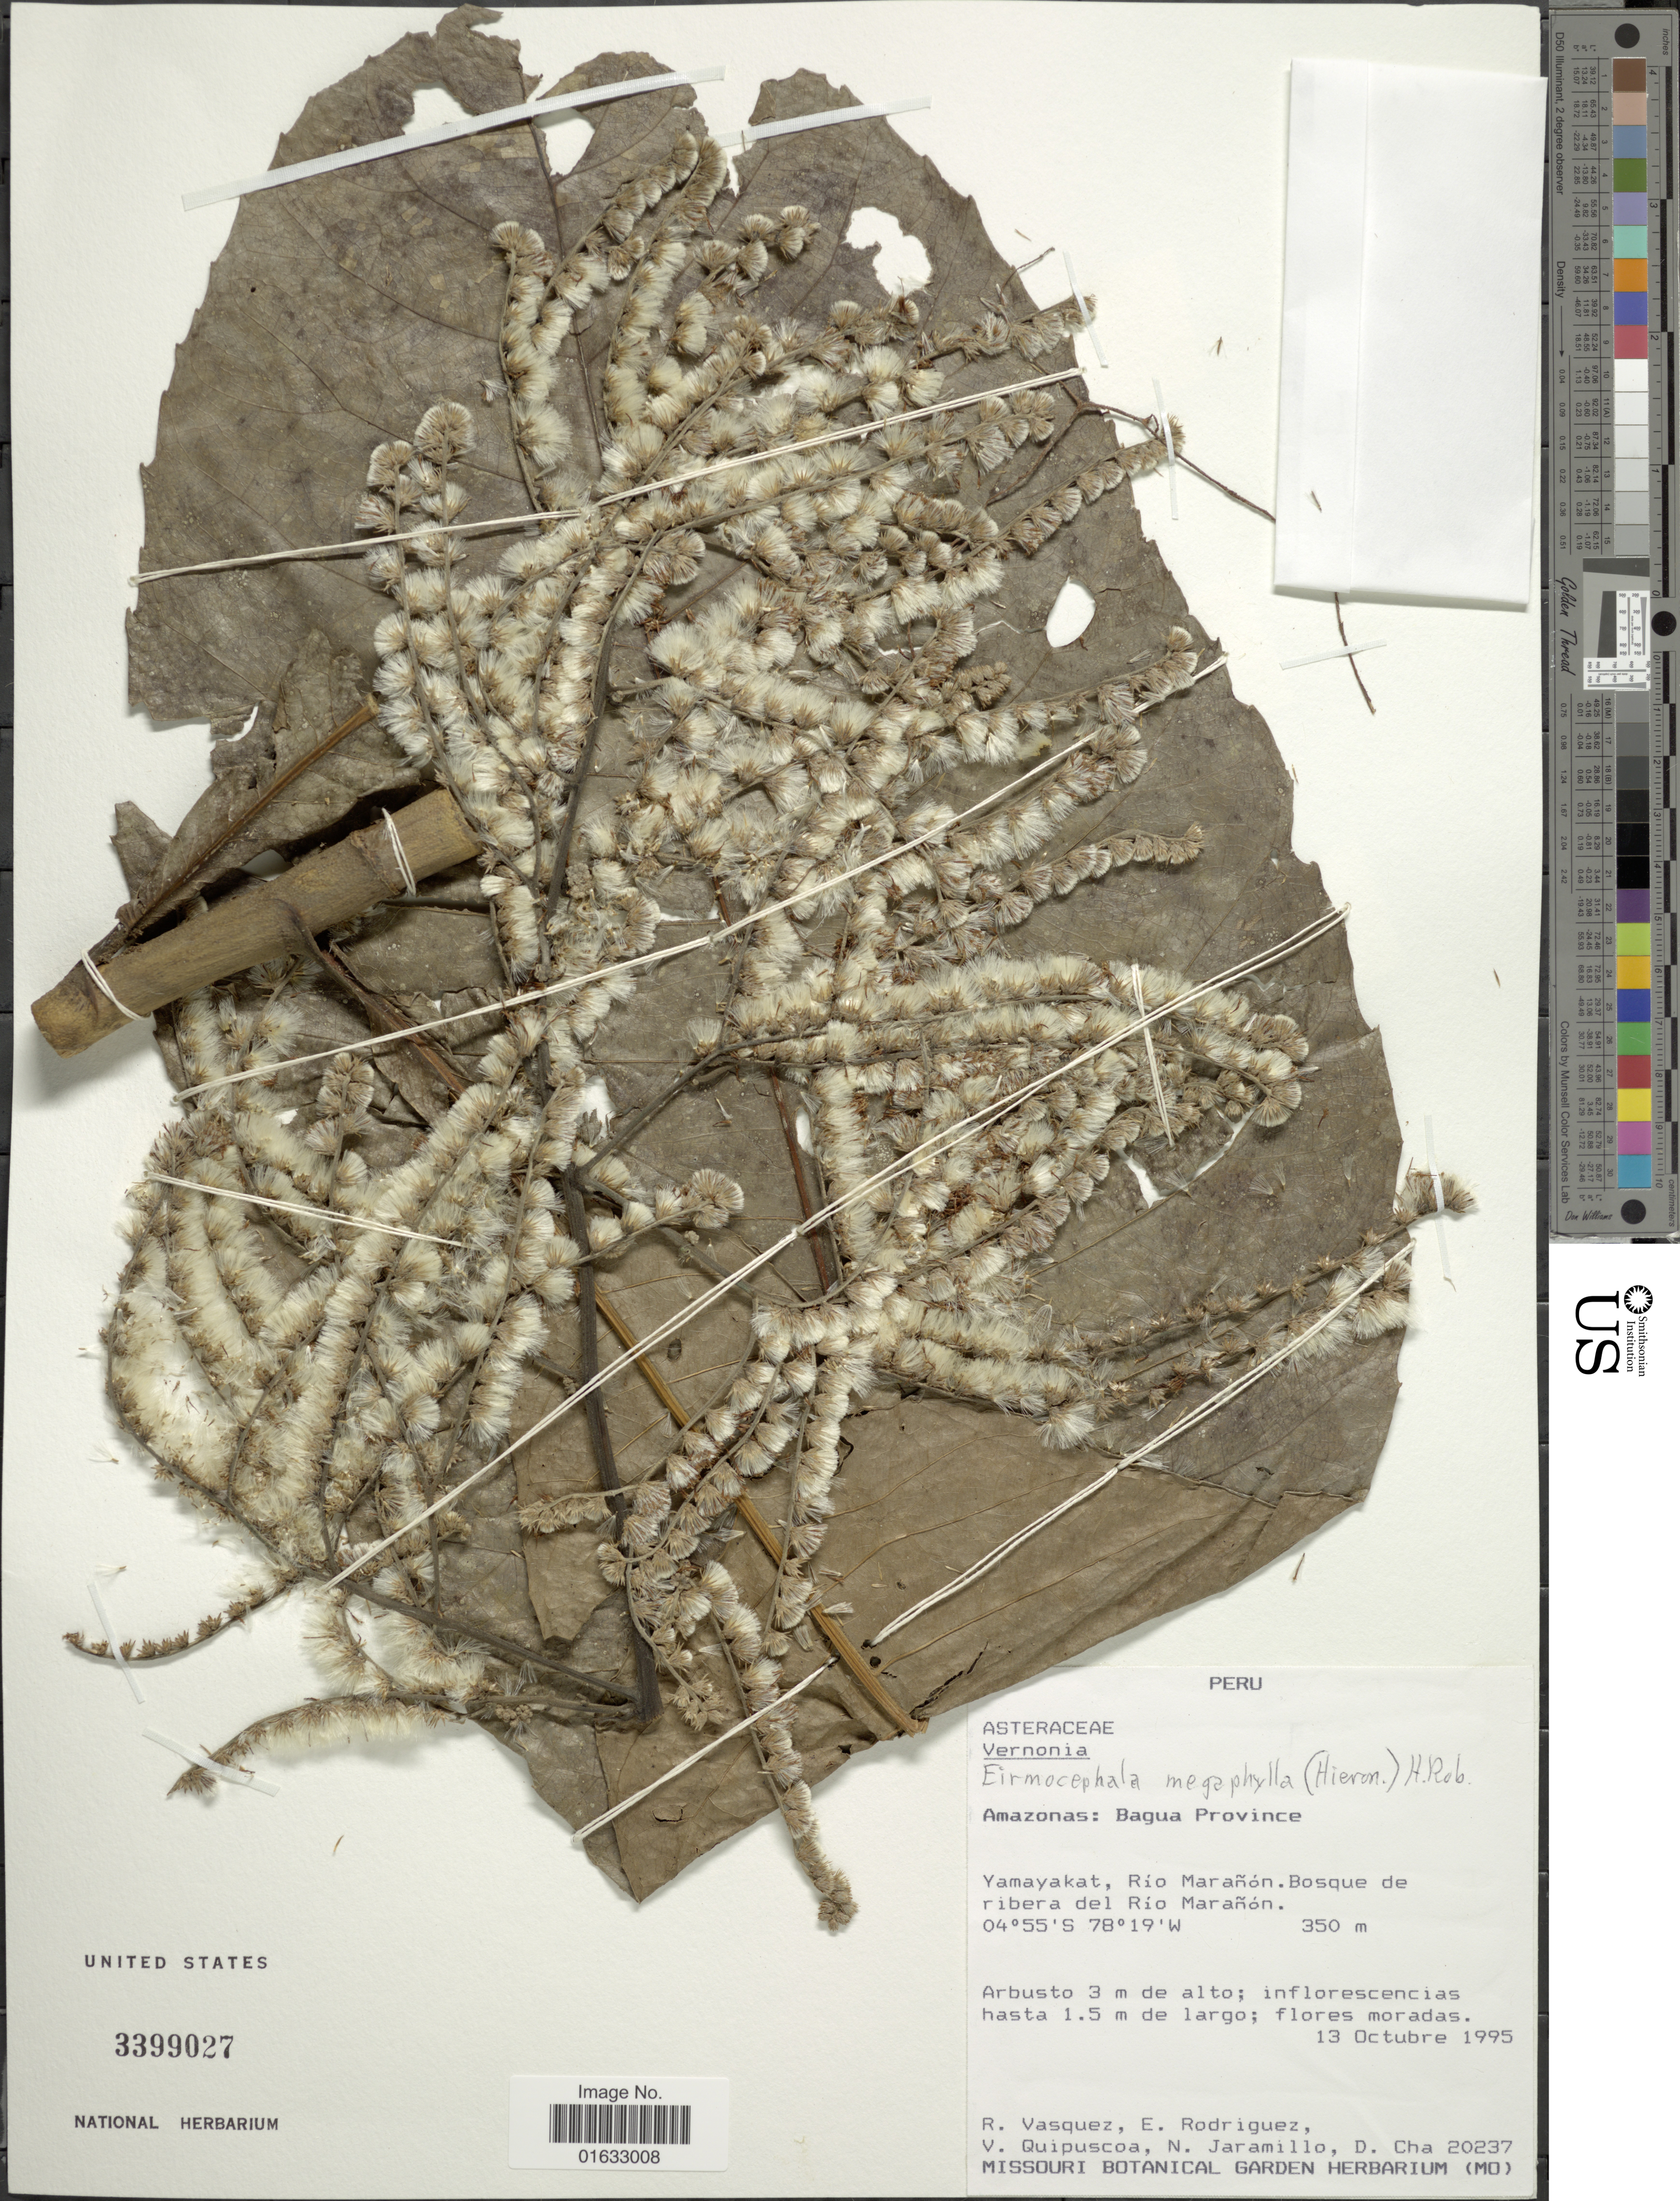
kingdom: Plantae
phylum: Tracheophyta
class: Magnoliopsida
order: Asterales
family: Asteraceae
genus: Eirmocephala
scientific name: Eirmocephala megaphylla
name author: (Hieron.) H. Rob.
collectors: R. Vasquez, E. Rodriguez, V. Quipuscoa, N. Jaramillo & D. Cha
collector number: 20237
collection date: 1955-10-13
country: Peru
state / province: Amazonas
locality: Peru, Amazonas: Bagua Province, Yamayakat, Río Marañón. Bosque de ribera del Río Marañón.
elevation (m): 350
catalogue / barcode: US 3399027